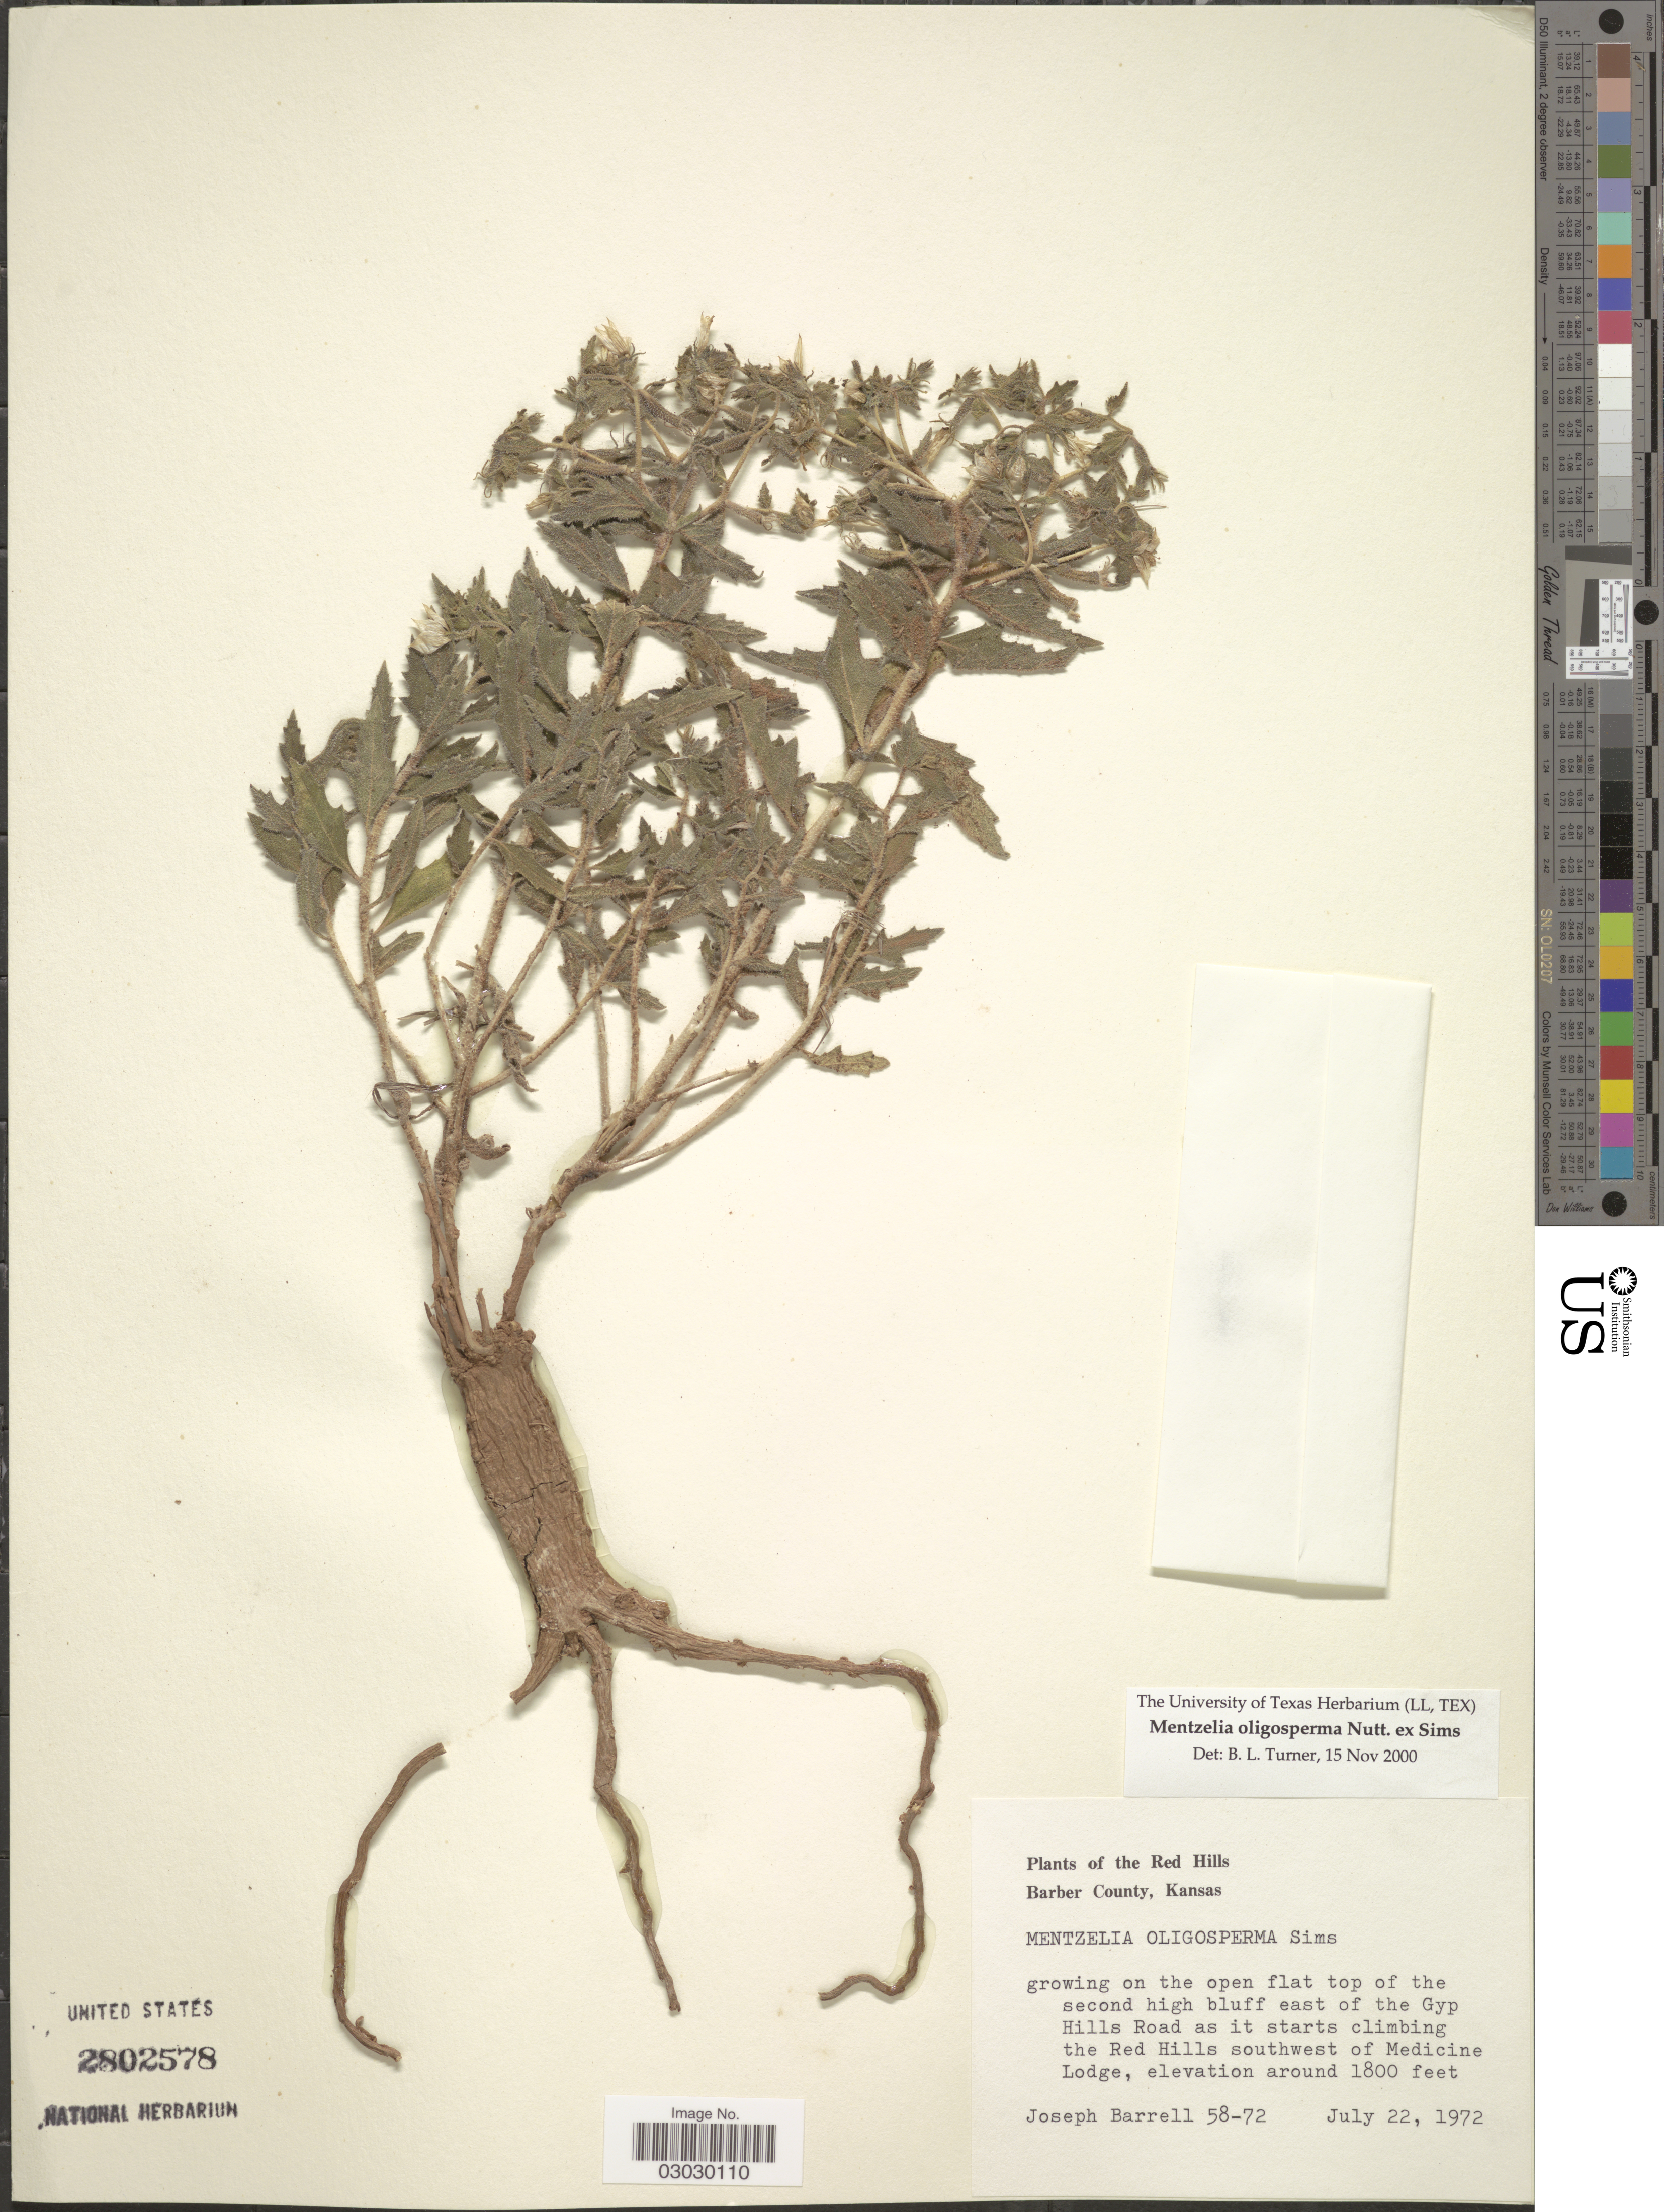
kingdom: Plantae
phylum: Tracheophyta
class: Magnoliopsida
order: Cornales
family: Loasaceae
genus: Mentzelia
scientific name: Mentzelia oligosperma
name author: Nutt. ex Sims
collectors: J. Barrell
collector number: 58-72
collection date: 1972-07-22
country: United States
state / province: Kansas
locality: Red Hills. Barber County. Growing on the open flat top of the second high bluff east of the Gyp Hills Road as it starts climbing the Red Hills southwest of Medicine Lodge.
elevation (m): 549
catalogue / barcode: US 2802578